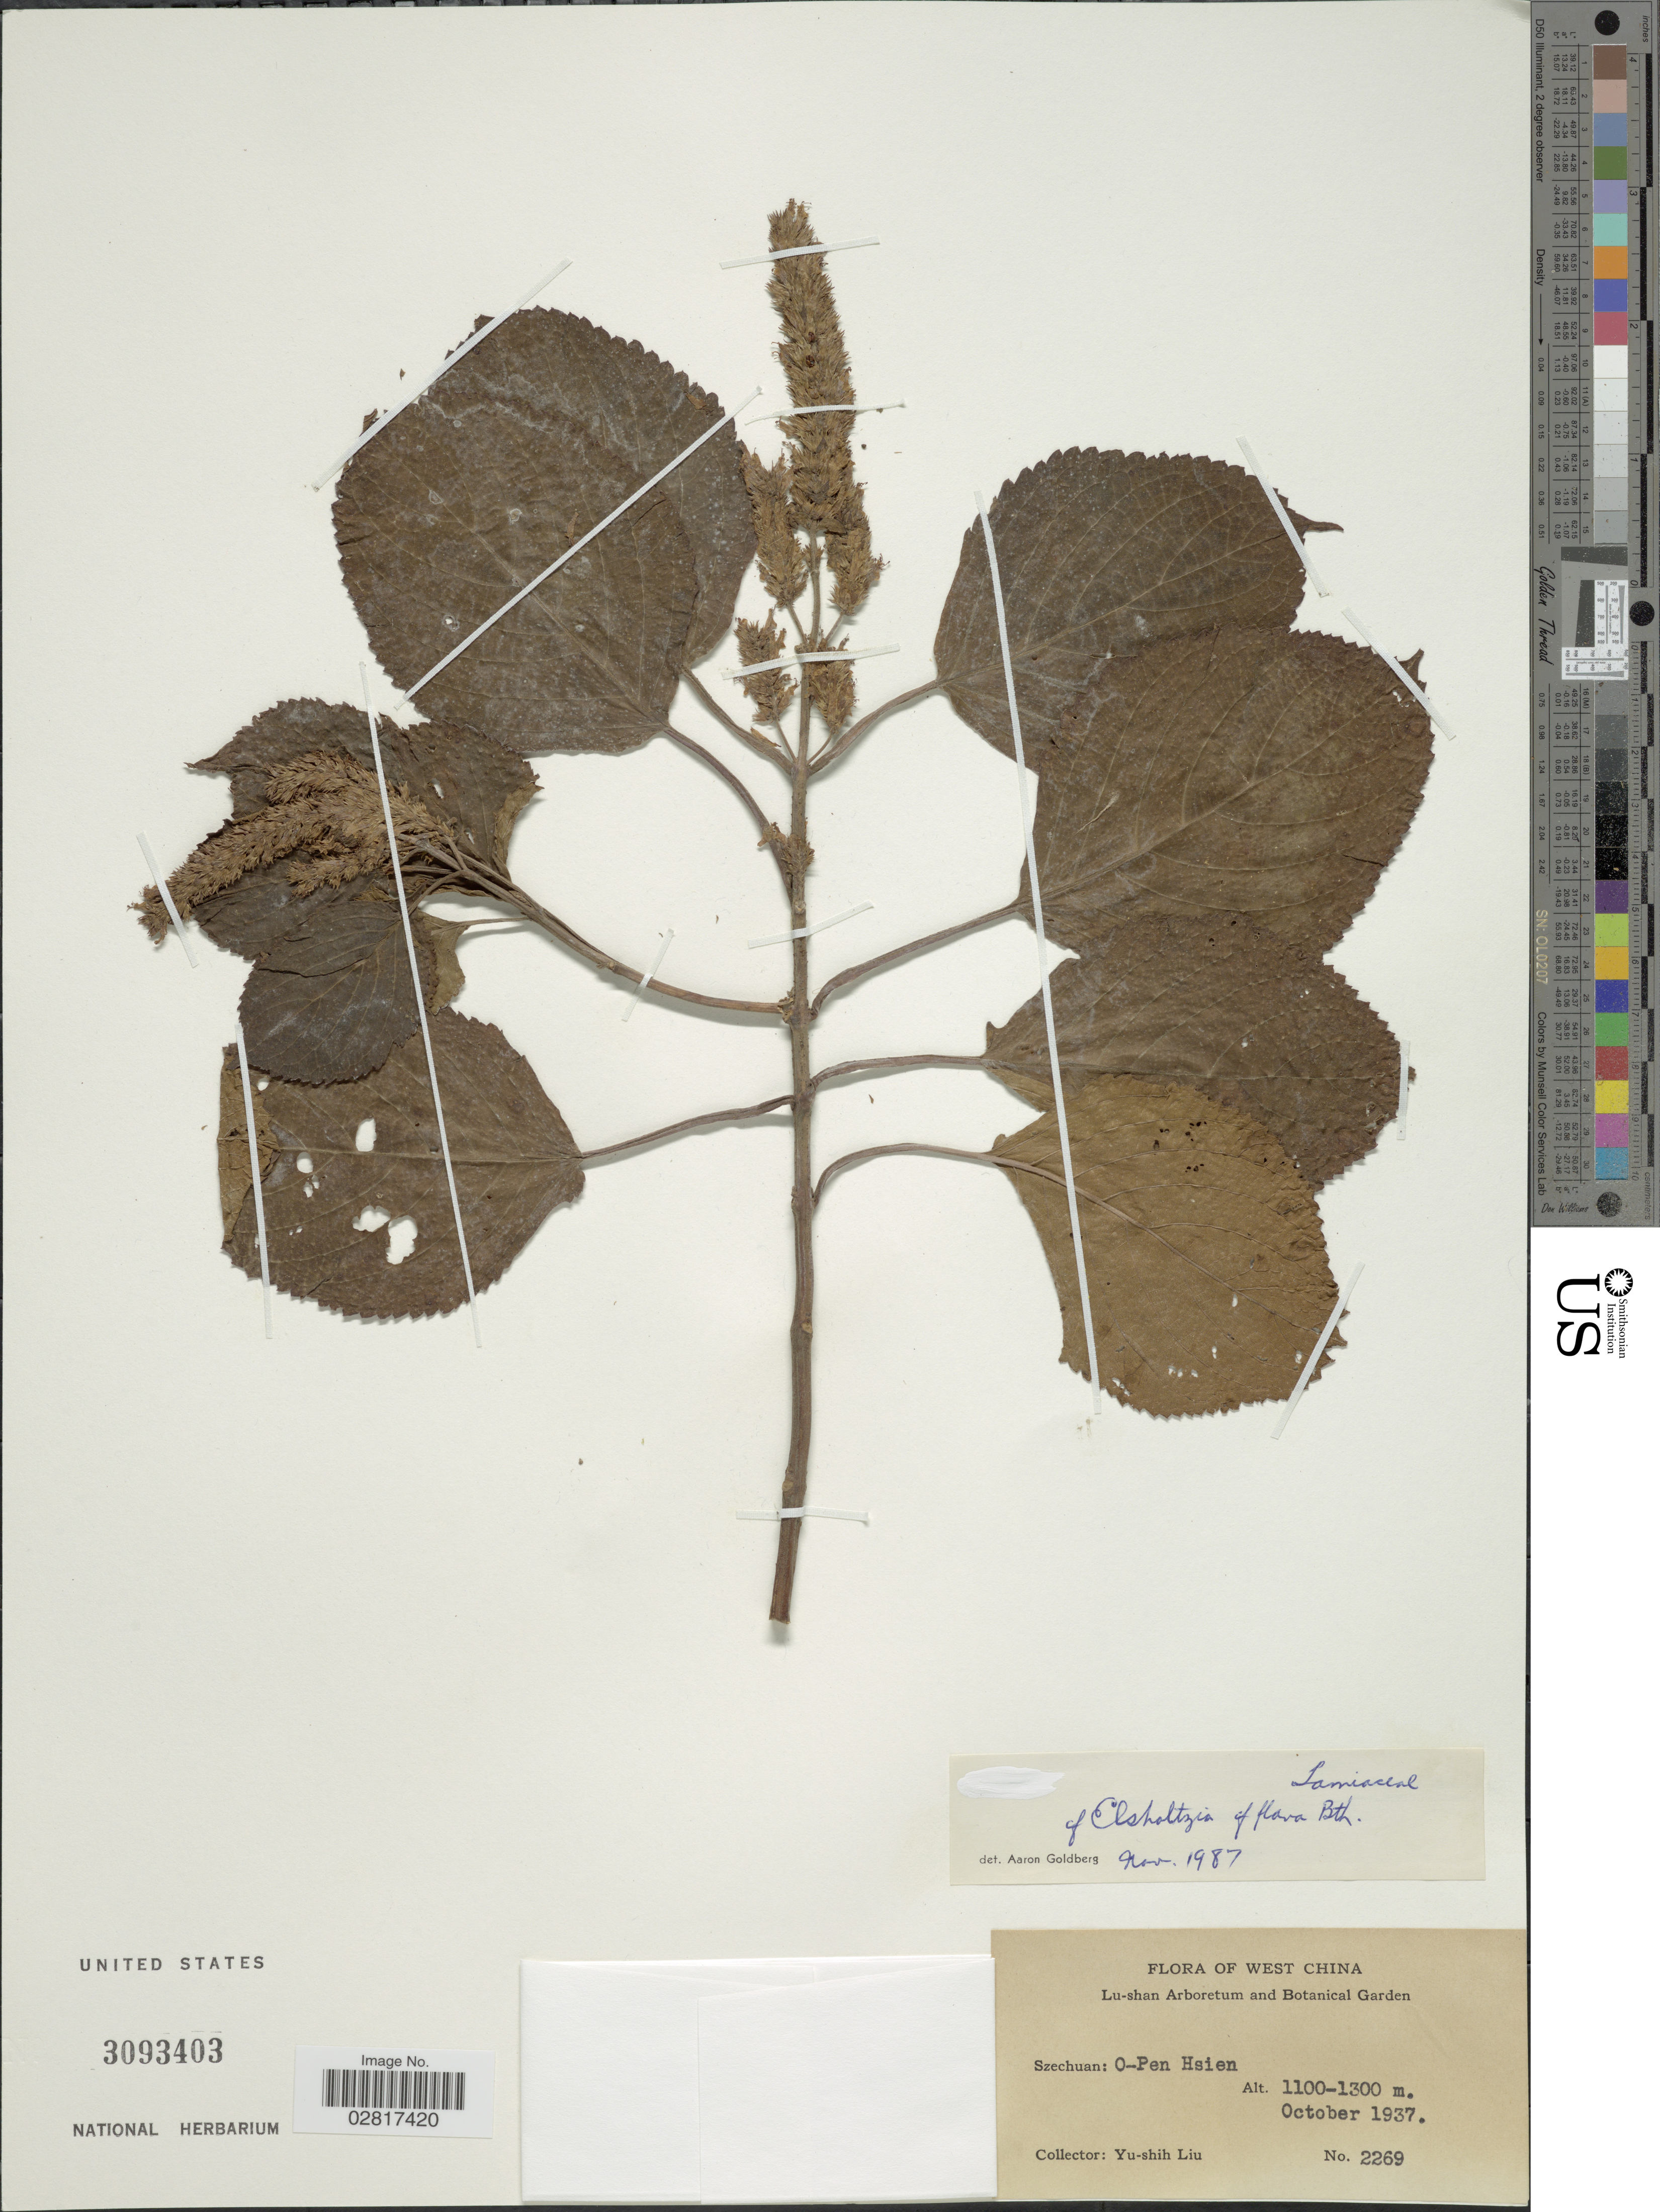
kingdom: Plantae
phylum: Tracheophyta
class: Magnoliopsida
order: Lamiales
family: Lamiaceae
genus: Elsholtzia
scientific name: Elsholtzia flava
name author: (Benth.) Benth.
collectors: Y.-S. Liu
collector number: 2269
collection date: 1937-10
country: China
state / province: Sichuan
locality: West China. Szechuan: O-Pen Hsien.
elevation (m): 1100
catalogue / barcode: US 3093403